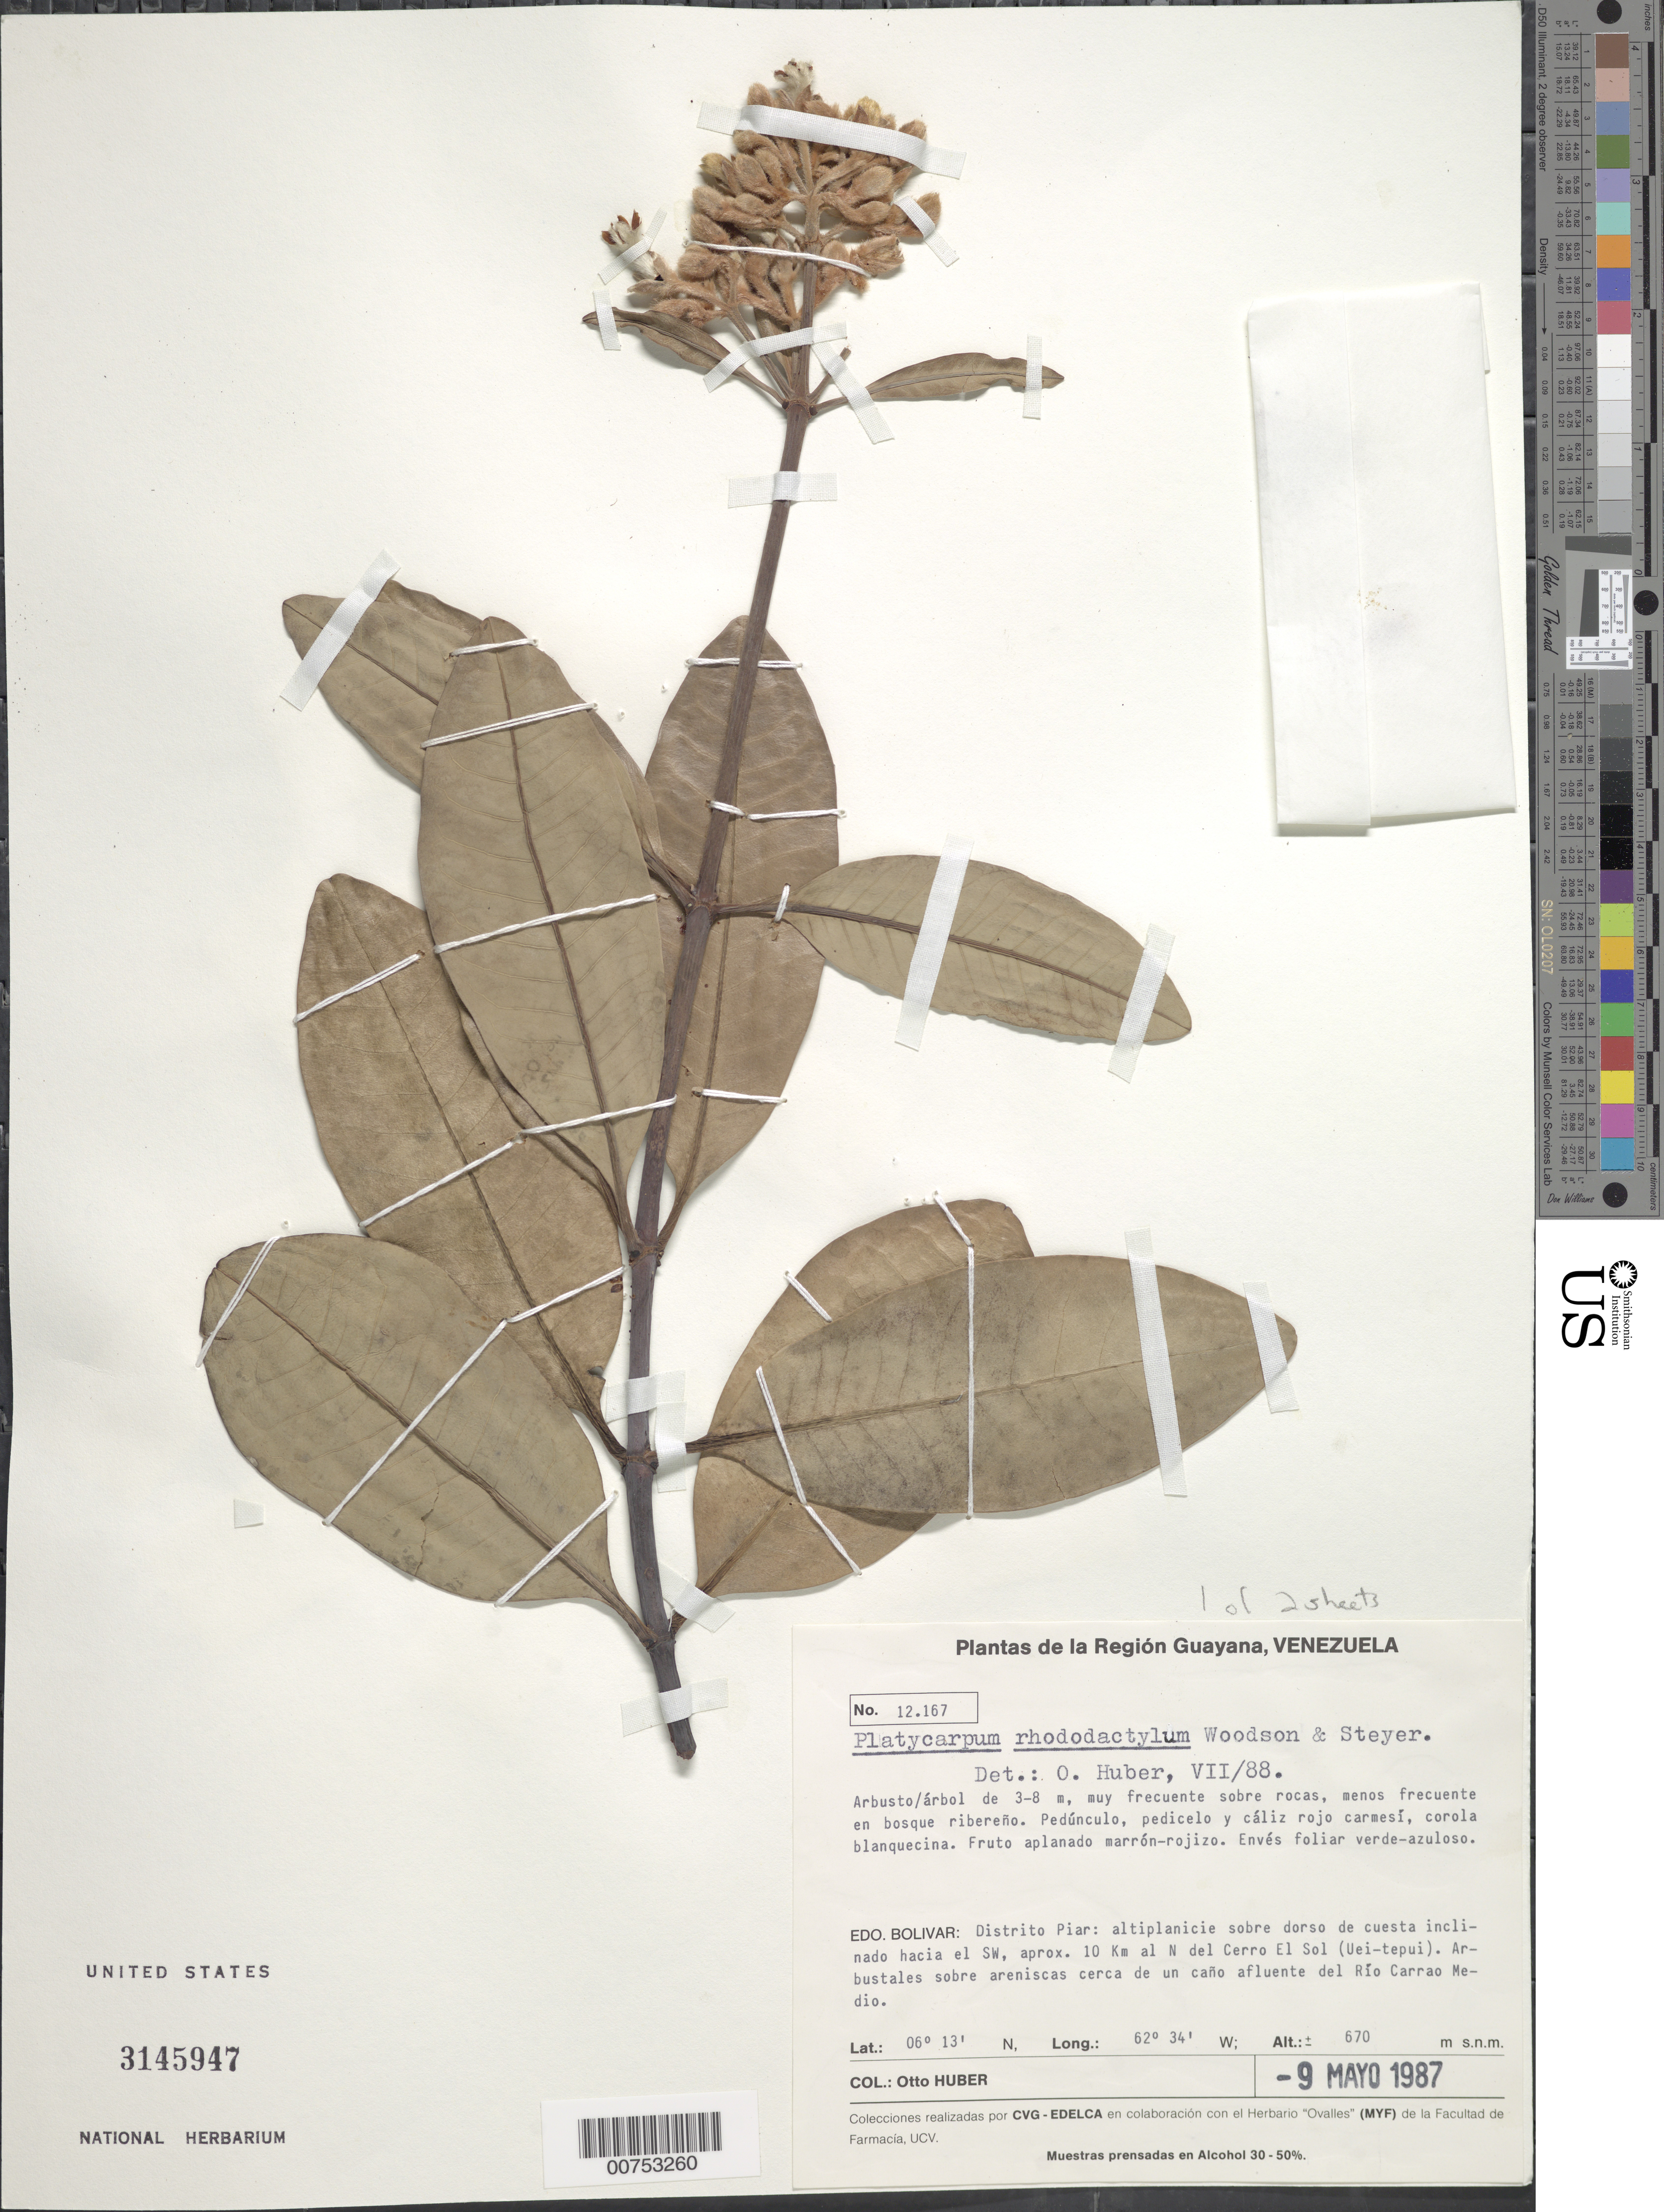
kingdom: Plantae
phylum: Tracheophyta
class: Magnoliopsida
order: Gentianales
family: Rubiaceae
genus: Platycarpum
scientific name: Platycarpum rhododactylum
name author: Woodson & Steyerm.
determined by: Huber, Otto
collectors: O. Huber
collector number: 12167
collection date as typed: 9-May-87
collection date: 1987-05-09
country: Venezuela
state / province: Bolívar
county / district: Piar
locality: Cerro El Sol (Uei-tepuí), 10 km al N del cano afluente del Río Carrao Medio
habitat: Sobre rocas, bosque ribereno; altiplanicie sobre dorso de cuesta inclinado hacai el SW, arbustales sobre areniscas cerca un cano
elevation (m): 670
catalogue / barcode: US 3145847